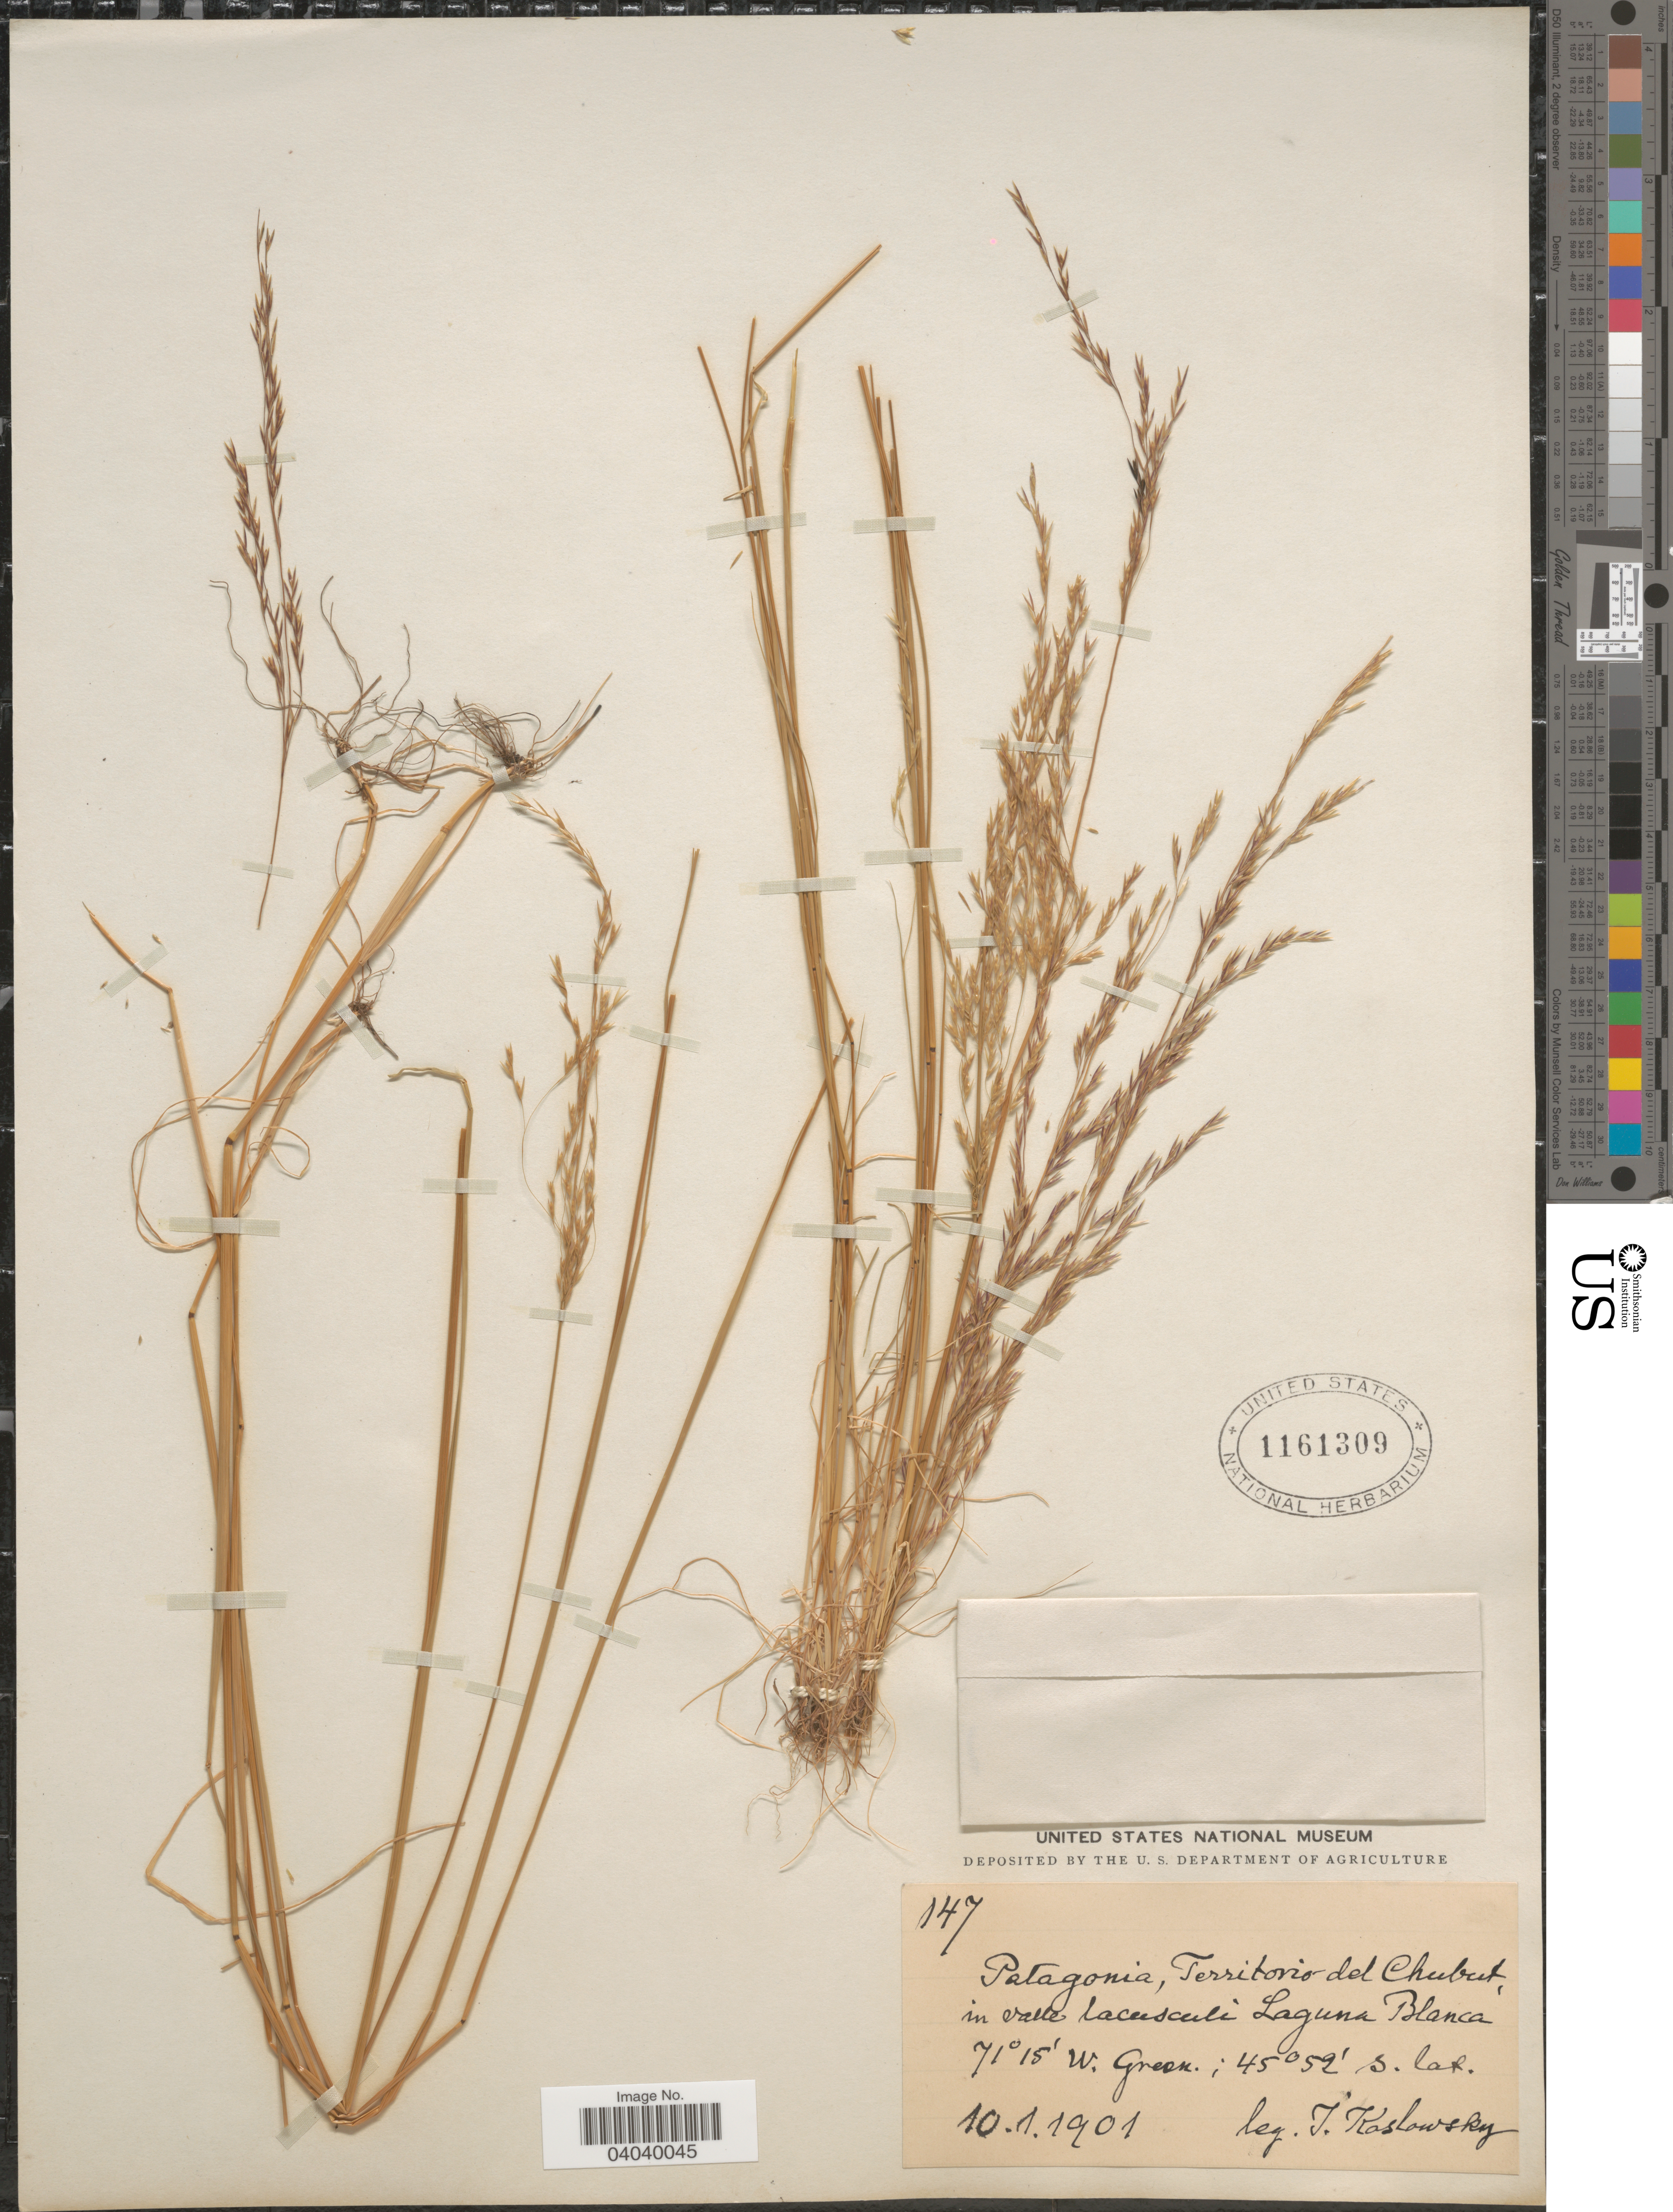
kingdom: Plantae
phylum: Tracheophyta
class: Liliopsida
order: Poales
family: Poaceae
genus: Deschampsia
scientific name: Deschampsia elongata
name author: (Hook.) Munro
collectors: J. Koslowsky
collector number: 147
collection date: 1901-01-10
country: Argentina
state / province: Chubut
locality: Patagonia, Territorio del Chubut, in valle lacusculi Laguna Blanca.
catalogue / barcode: US 1161309